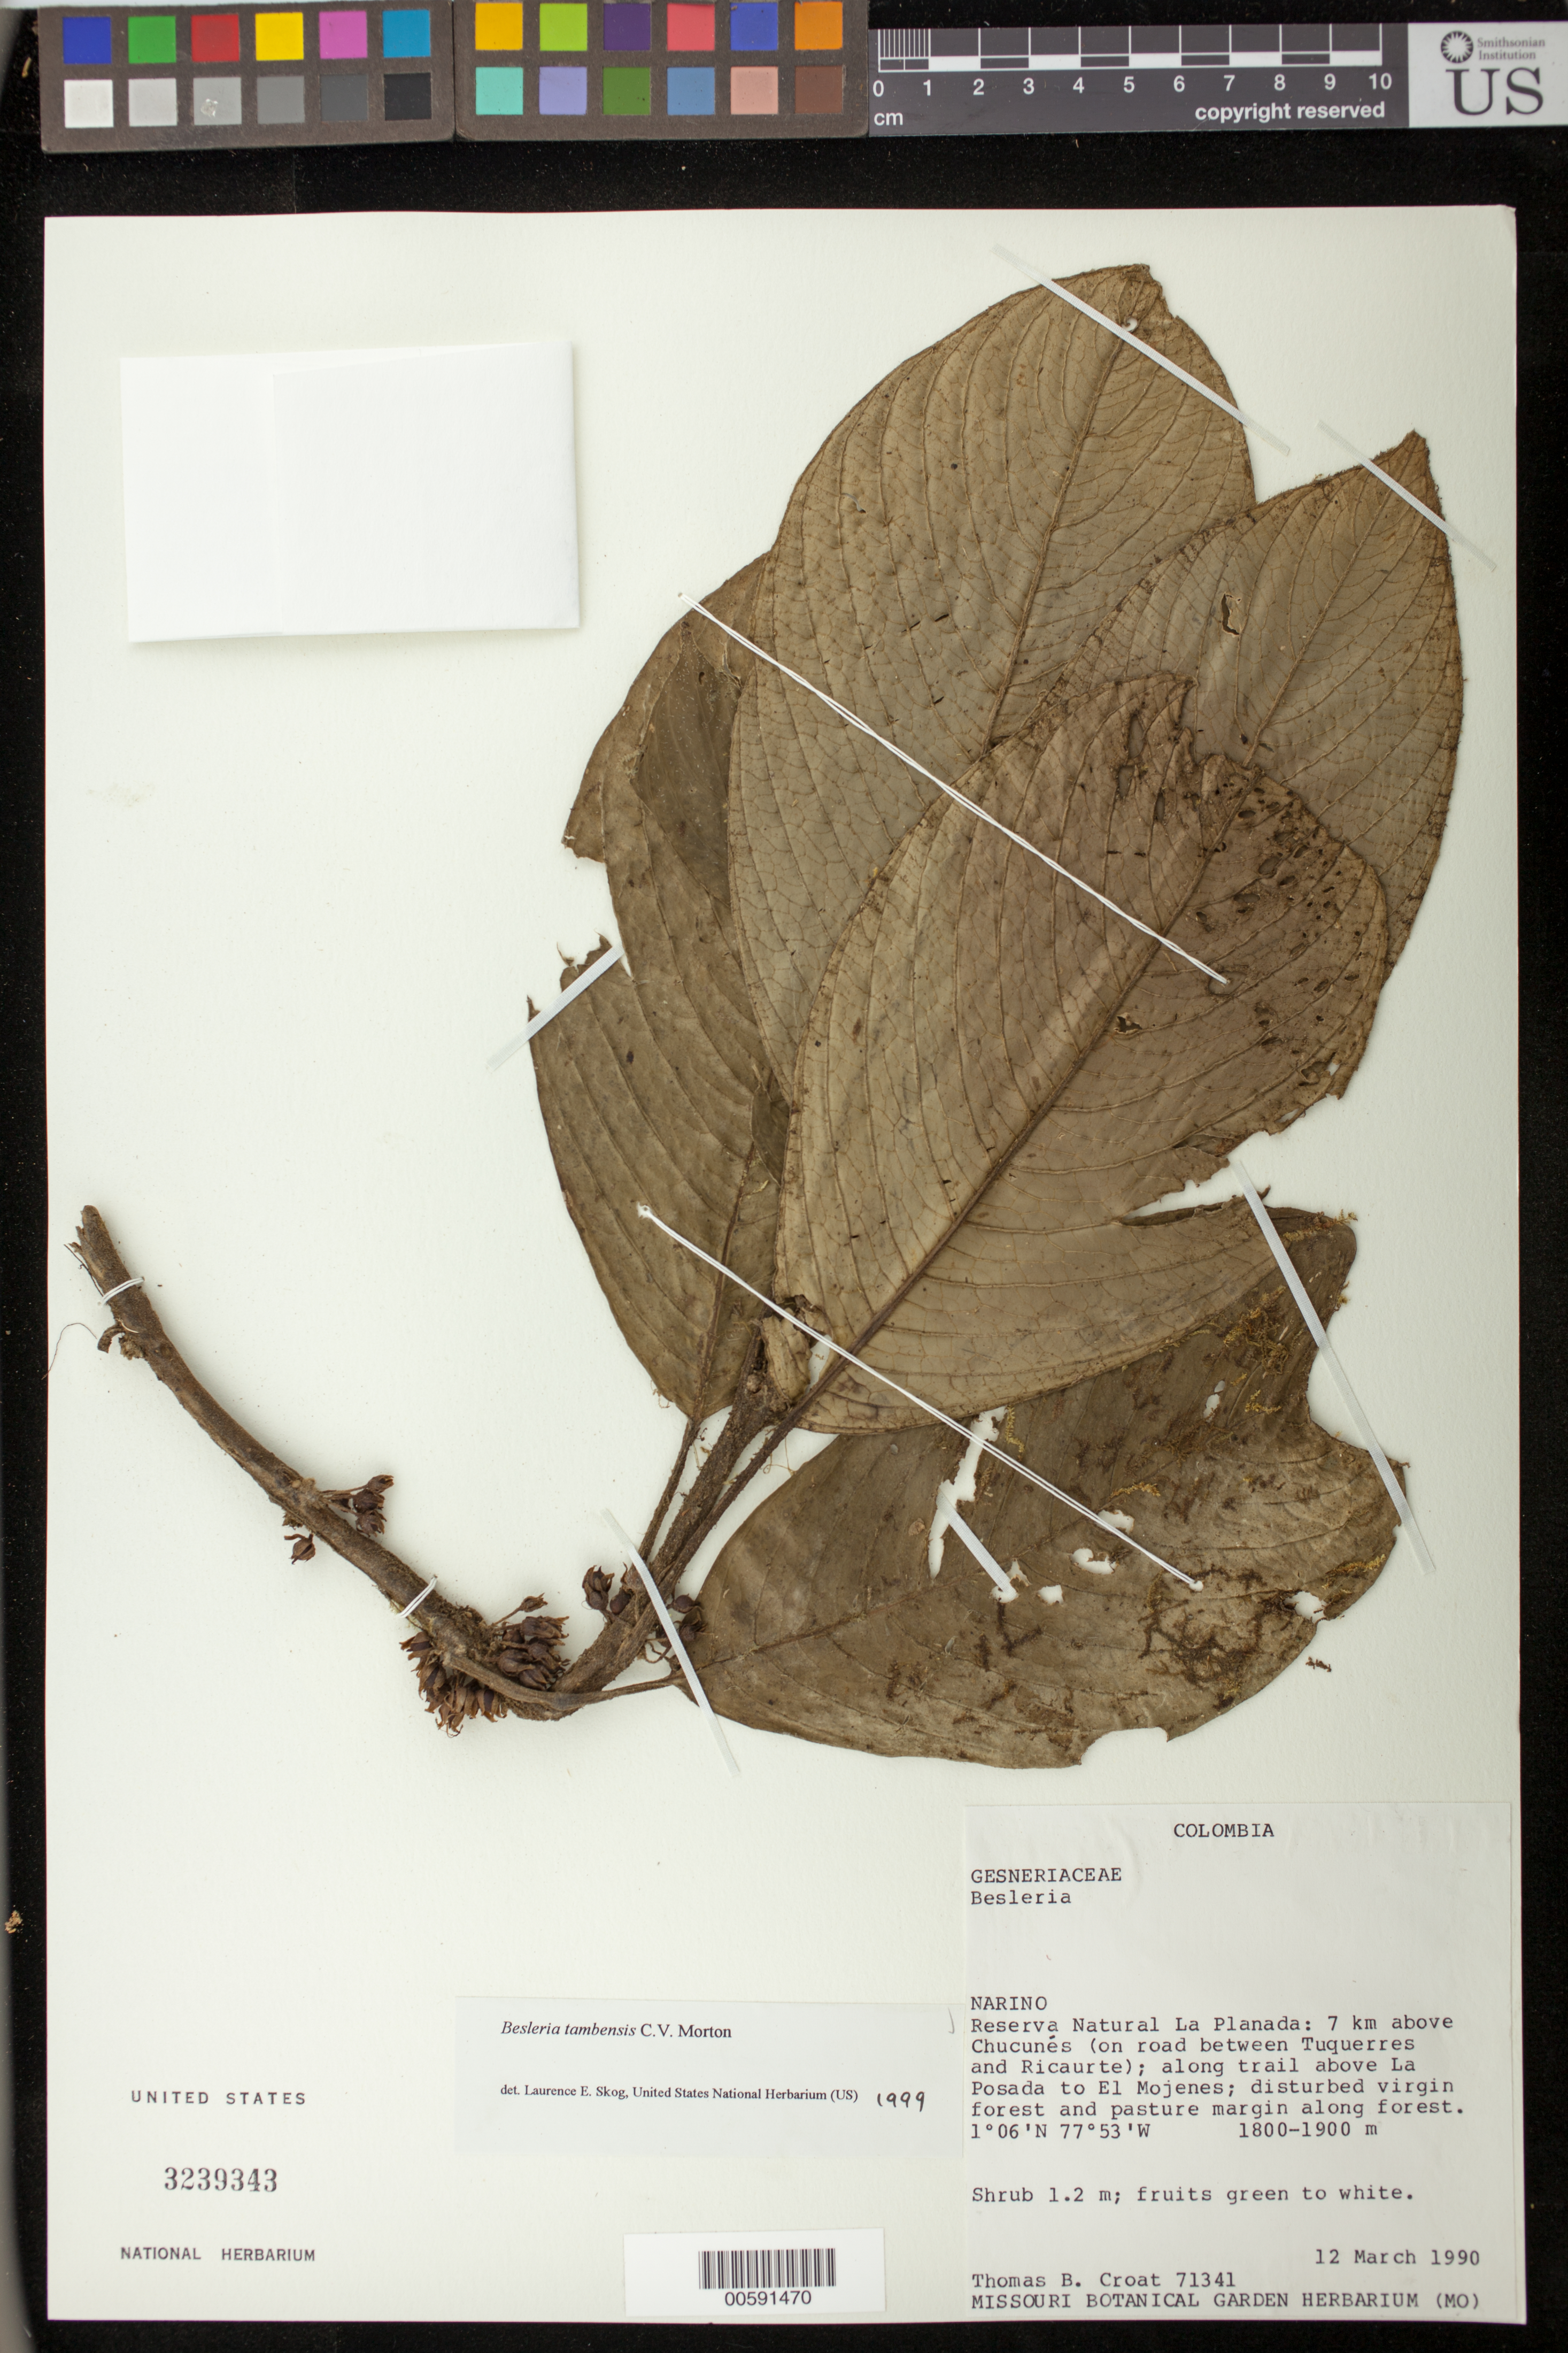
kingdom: Plantae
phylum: Tracheophyta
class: Magnoliopsida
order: Lamiales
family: Gesneriaceae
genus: Besleria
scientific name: Besleria tambensis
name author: C.V. Morton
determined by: Skog, Laurence E.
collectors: T. B. Croat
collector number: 71341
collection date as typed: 12 Mar 1990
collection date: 1990-03-12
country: Colombia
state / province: Nariño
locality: Reserva Natural La Planada: 7 km above Chucunés (on road between Tuquerres and Ricaurte); along trail above La Posada to El Mojenes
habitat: Disturbed virgin forest and pasture margin along forest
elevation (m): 1800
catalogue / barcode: US 3239343